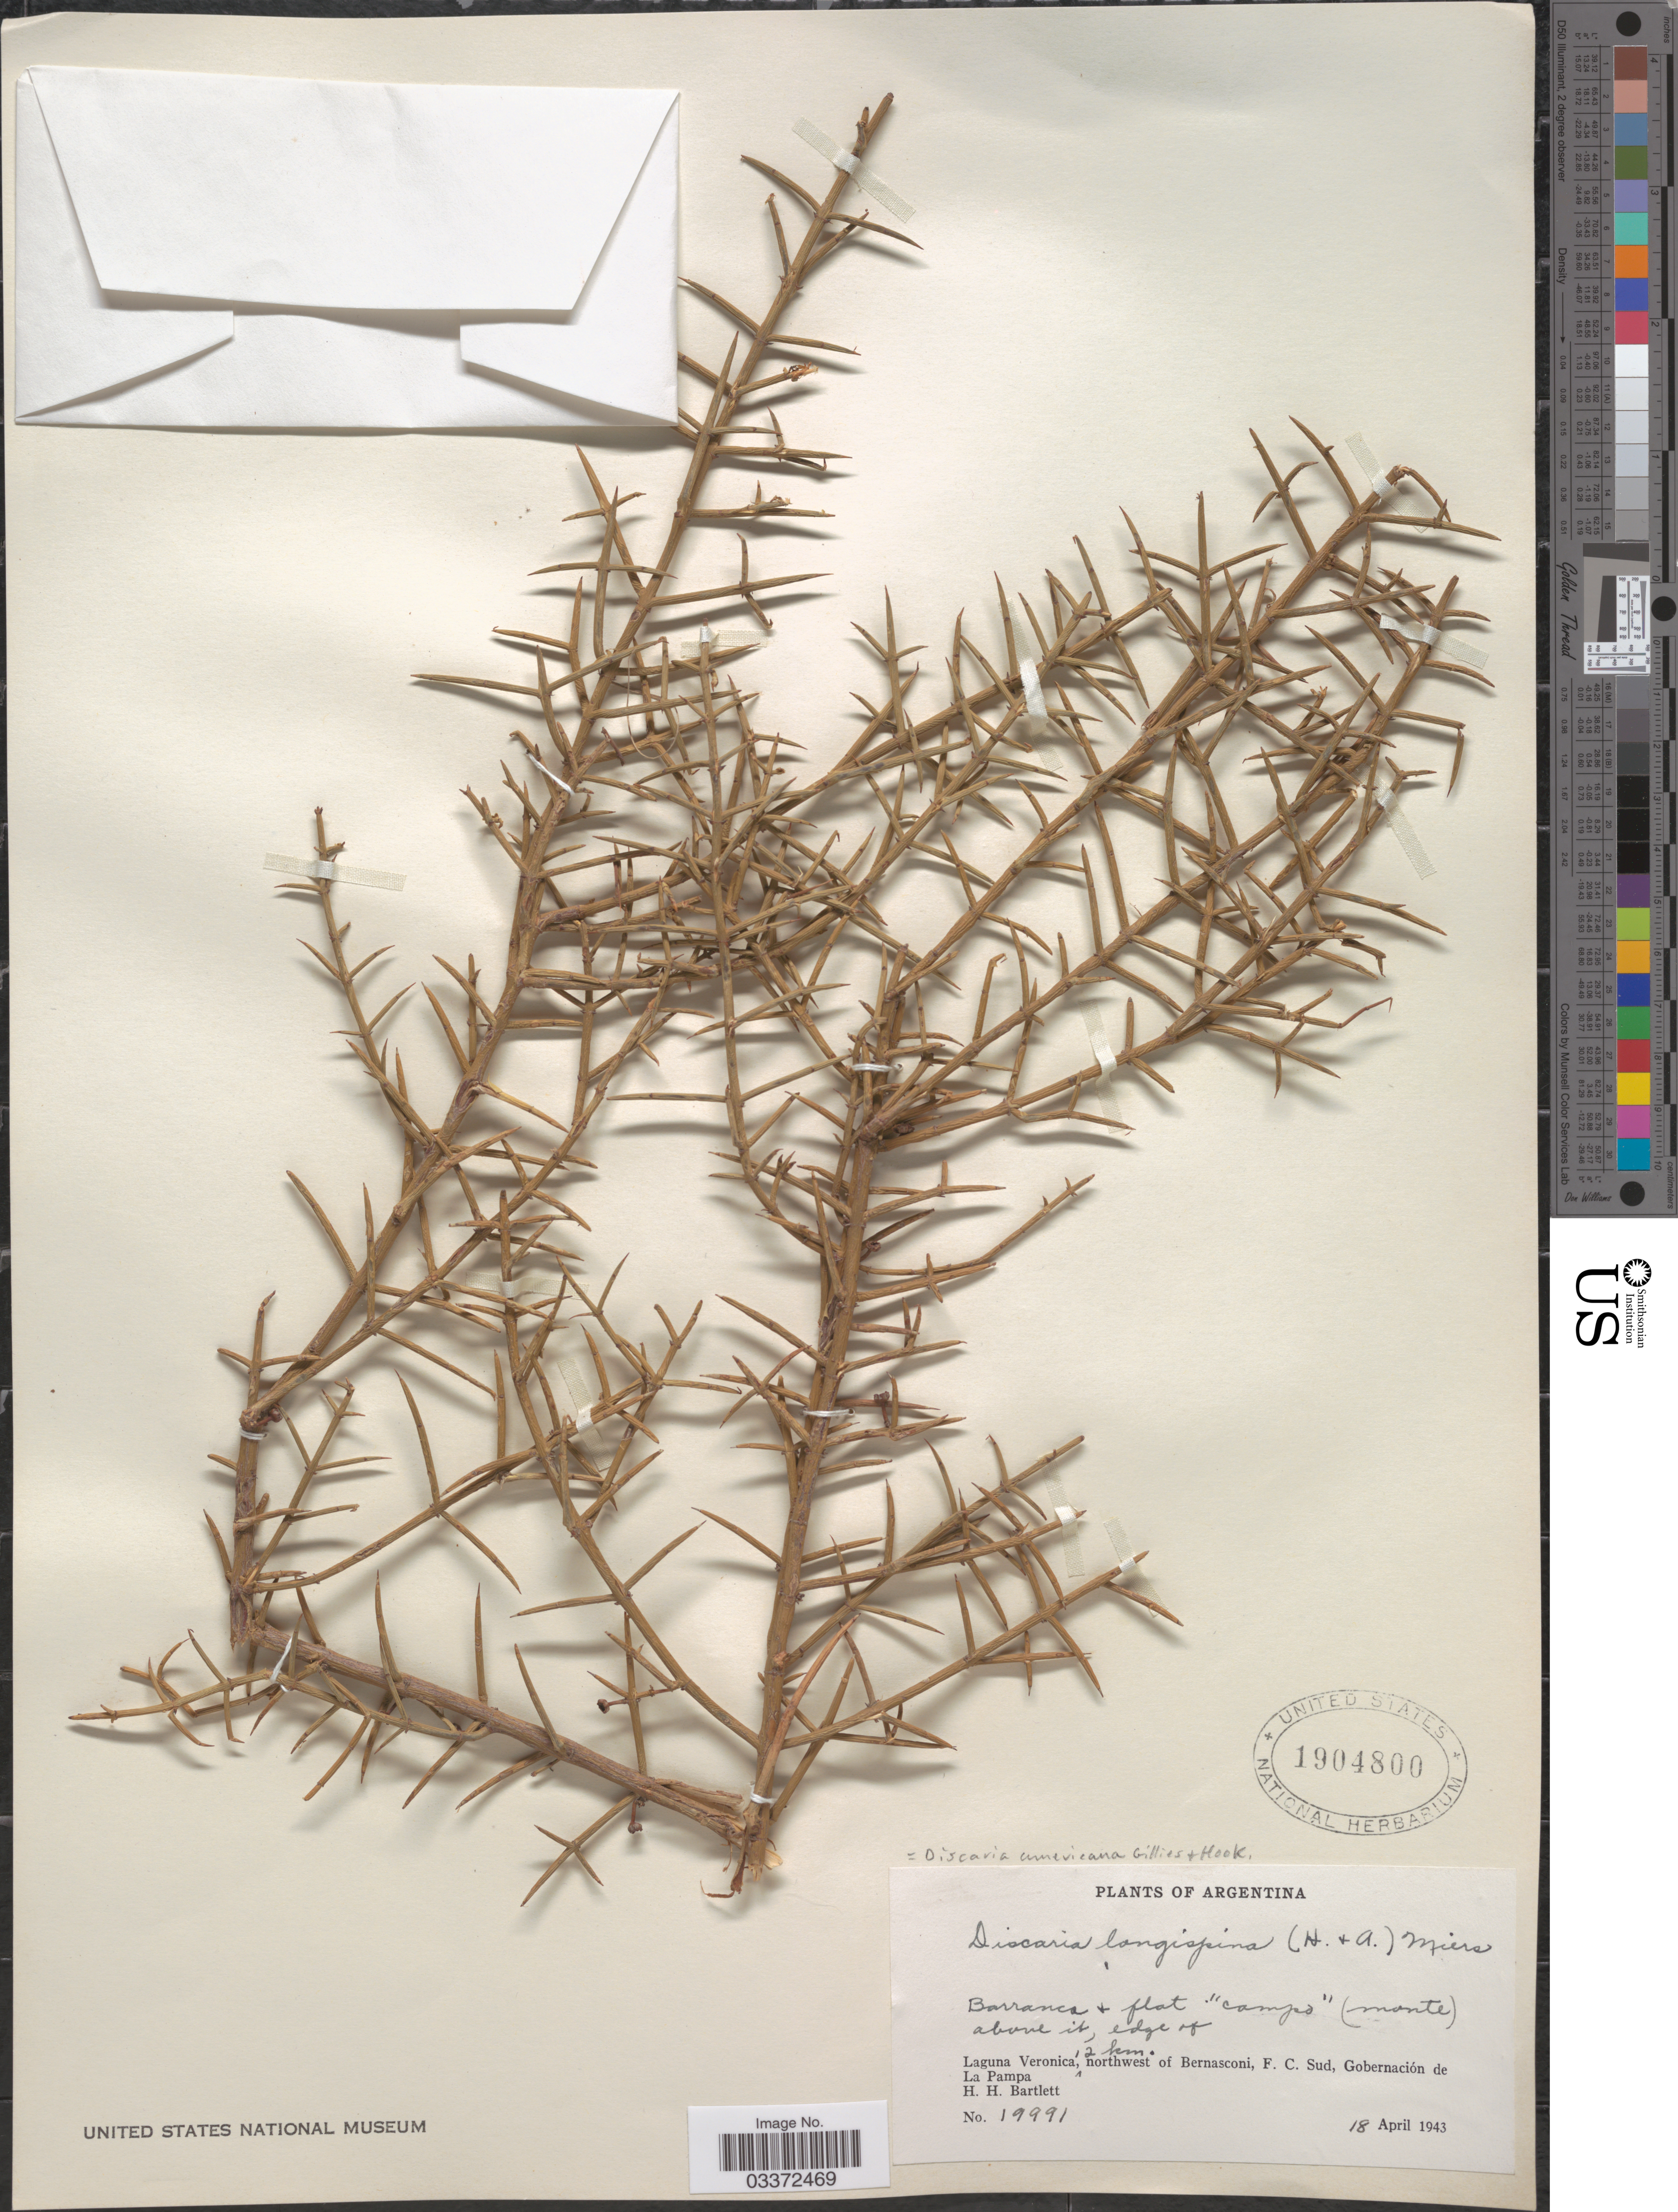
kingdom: Plantae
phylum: Tracheophyta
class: Magnoliopsida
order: Rosales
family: Rhamnaceae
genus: Discaria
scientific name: Discaria americana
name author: Gillies & Hook.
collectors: H. H. Bartlett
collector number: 19991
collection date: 1943-04-18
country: Argentina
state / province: La Pampa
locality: Laguna Veronica, 12 km. northwest of Bernasconi, F.C. Sud, Gobernación de La Pampa.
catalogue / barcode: US 1904800